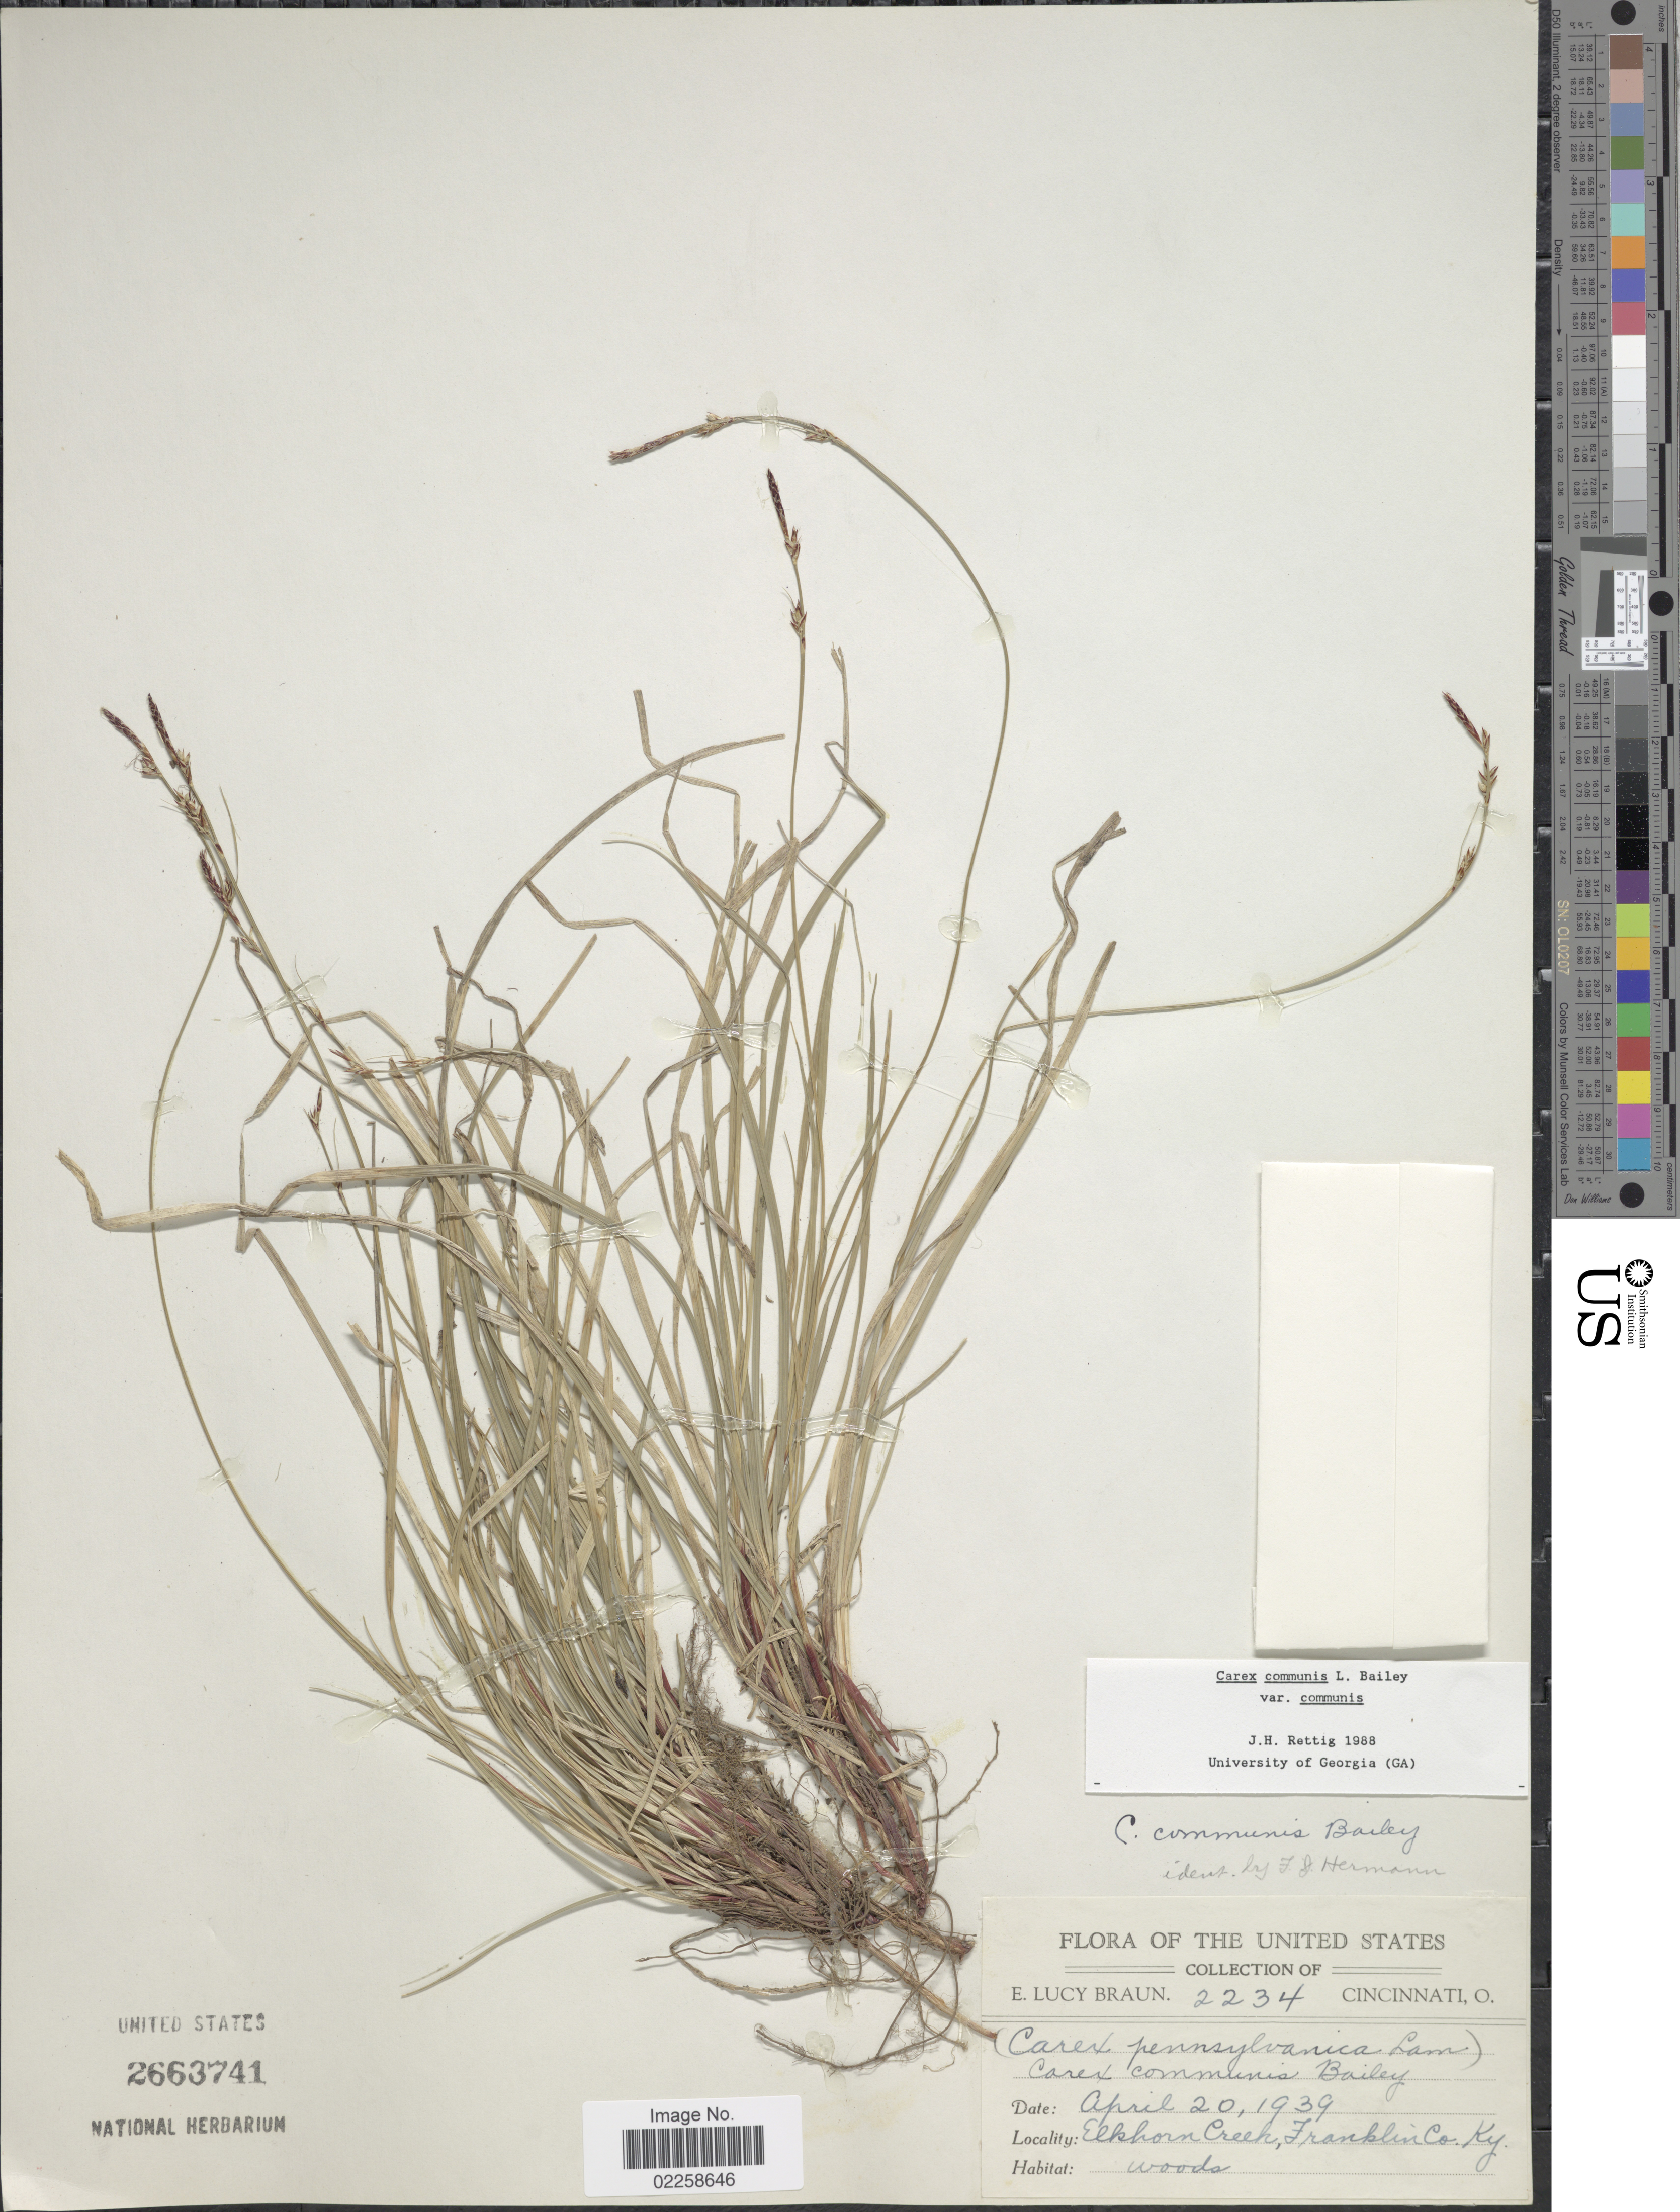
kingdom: Plantae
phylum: Tracheophyta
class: Liliopsida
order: Poales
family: Cyperaceae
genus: Carex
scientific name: Carex communis var. communis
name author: L.H. Bailey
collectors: E. L. Braun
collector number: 2234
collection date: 1939-04-20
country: United States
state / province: Kentucky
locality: Elkhorn Creek, Franklin Co., Ky.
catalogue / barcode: US 2663741